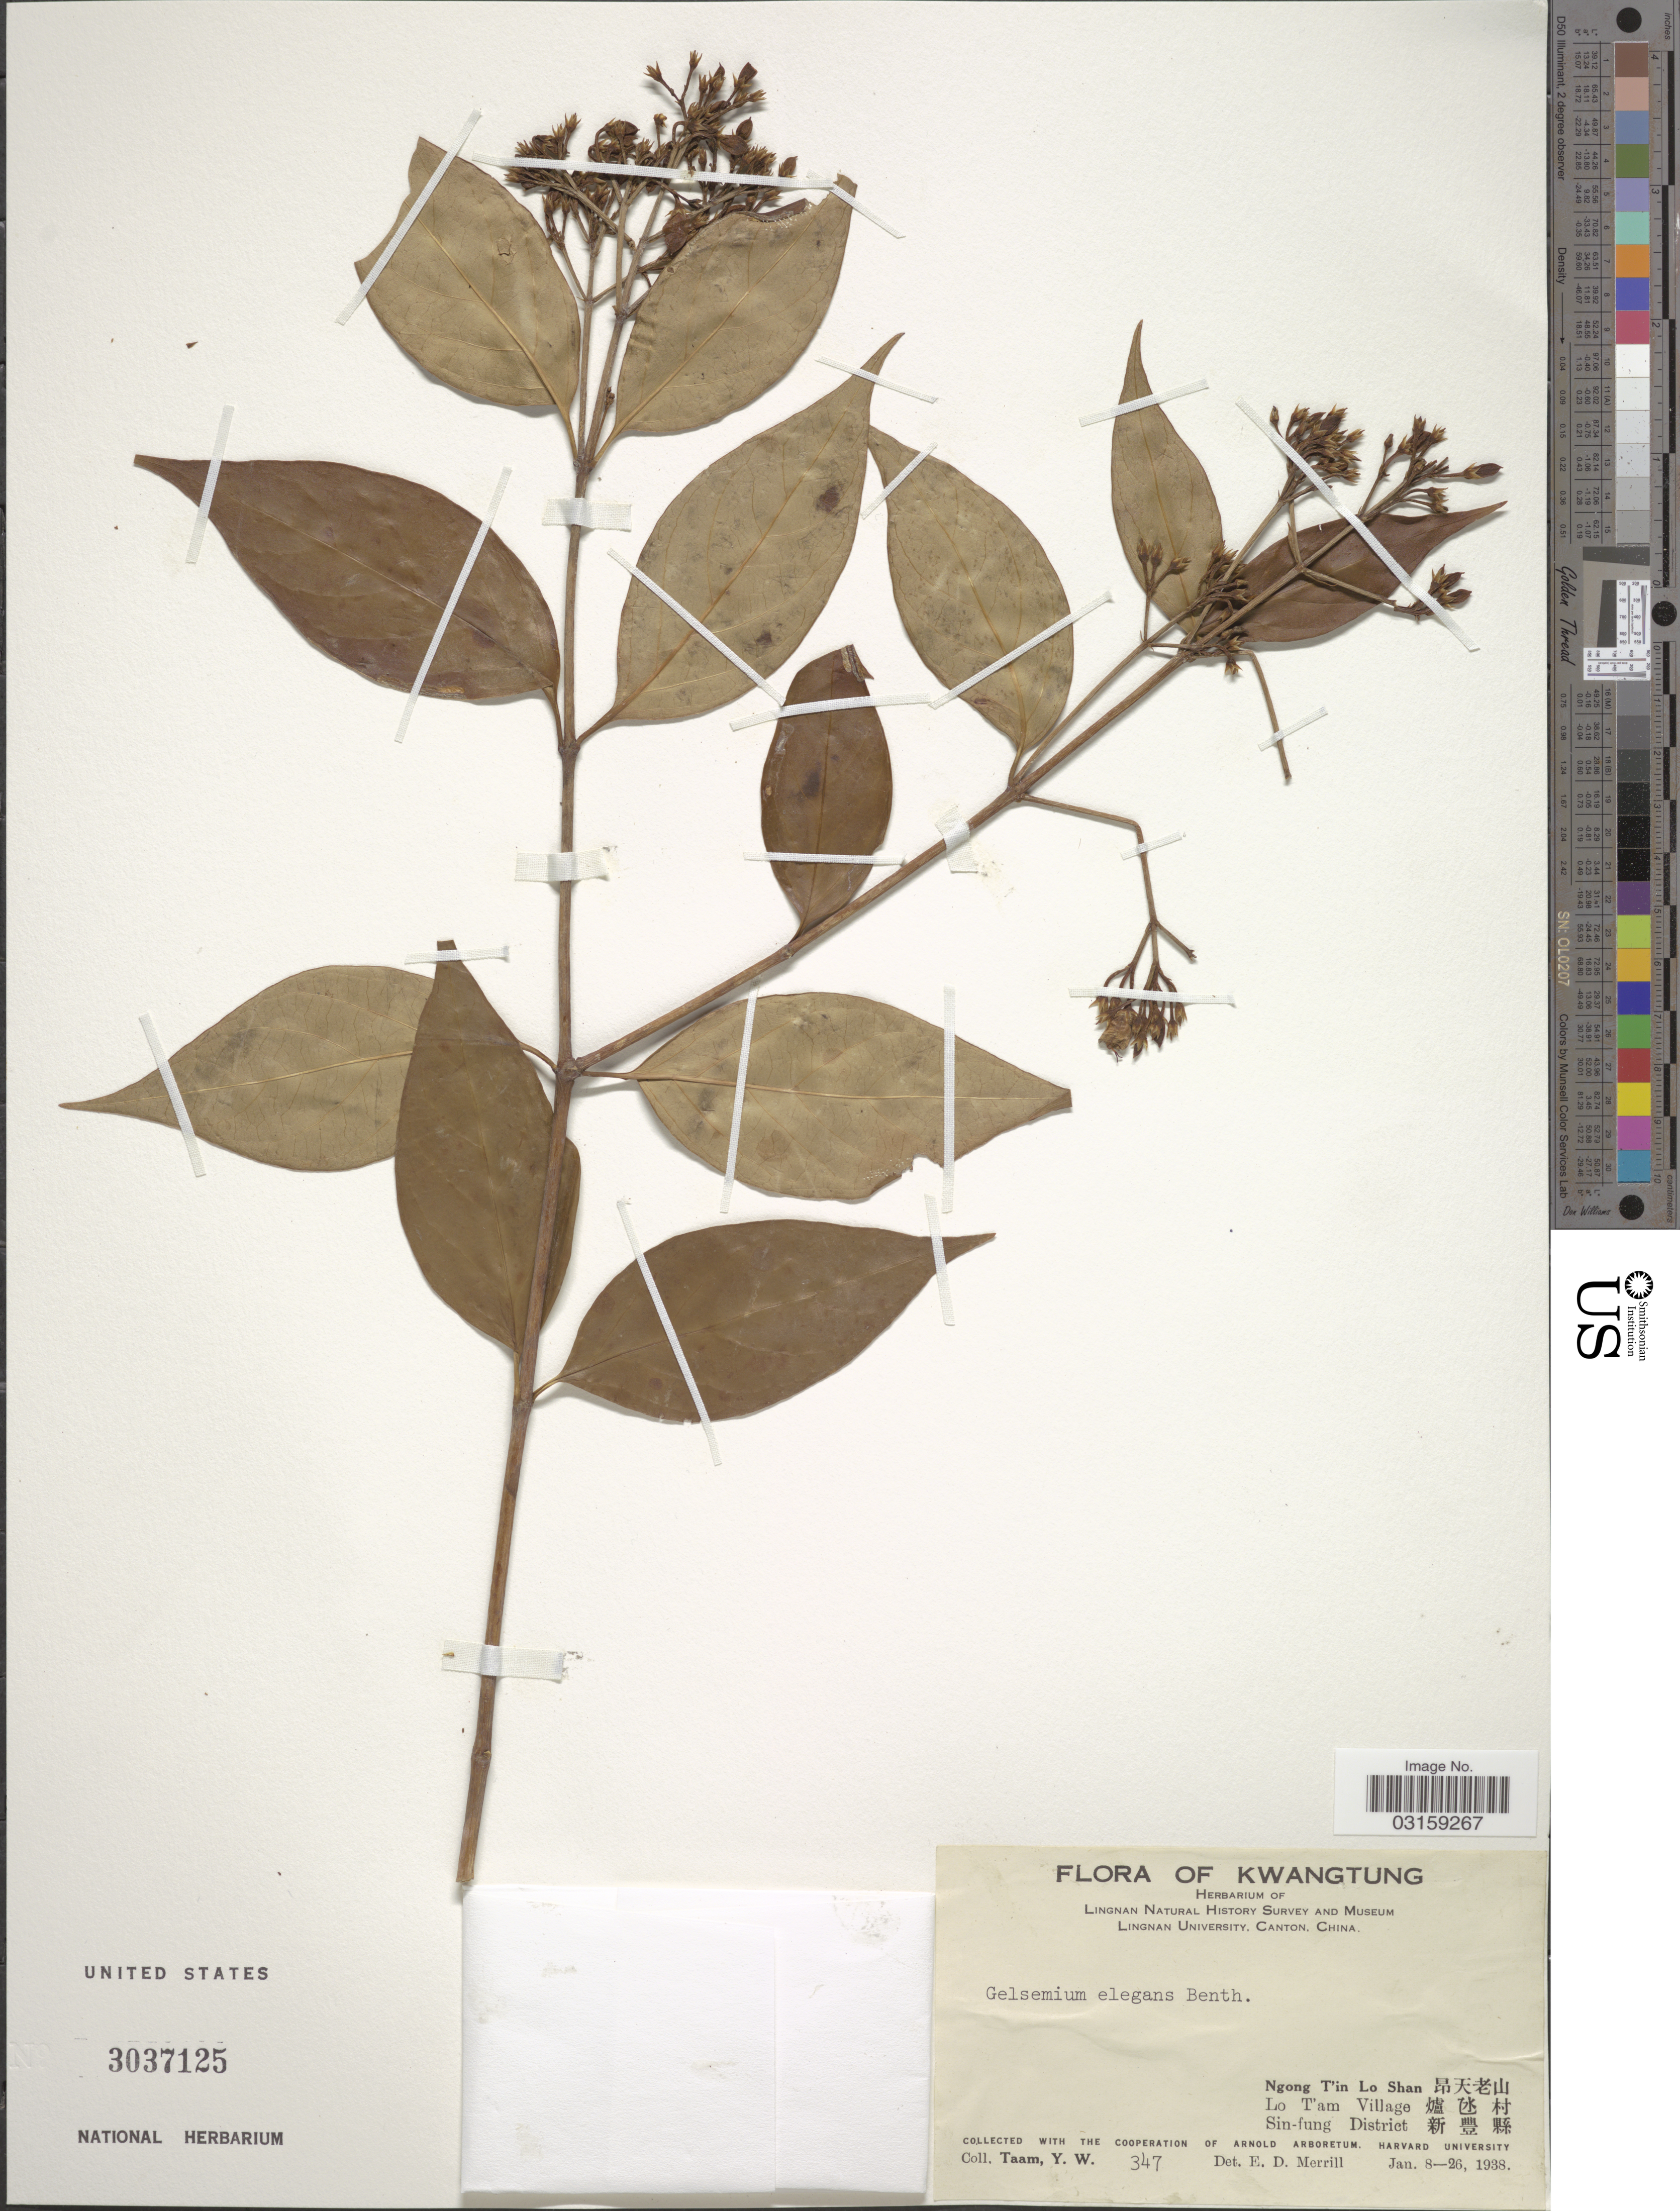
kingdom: Plantae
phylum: Tracheophyta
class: Magnoliopsida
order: Gentianales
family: Gelsemiaceae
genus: Gelsemium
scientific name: Gelsemium elegans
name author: (Gardner & Chapm.) Benth.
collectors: Y. W. Taam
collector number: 347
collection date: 1938-01-08/1938-01-26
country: China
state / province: Guangdong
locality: Kwangtung. Ngong T'in Lo Shan. Lo T'am Village. Sin-fung District.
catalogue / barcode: US 3037125